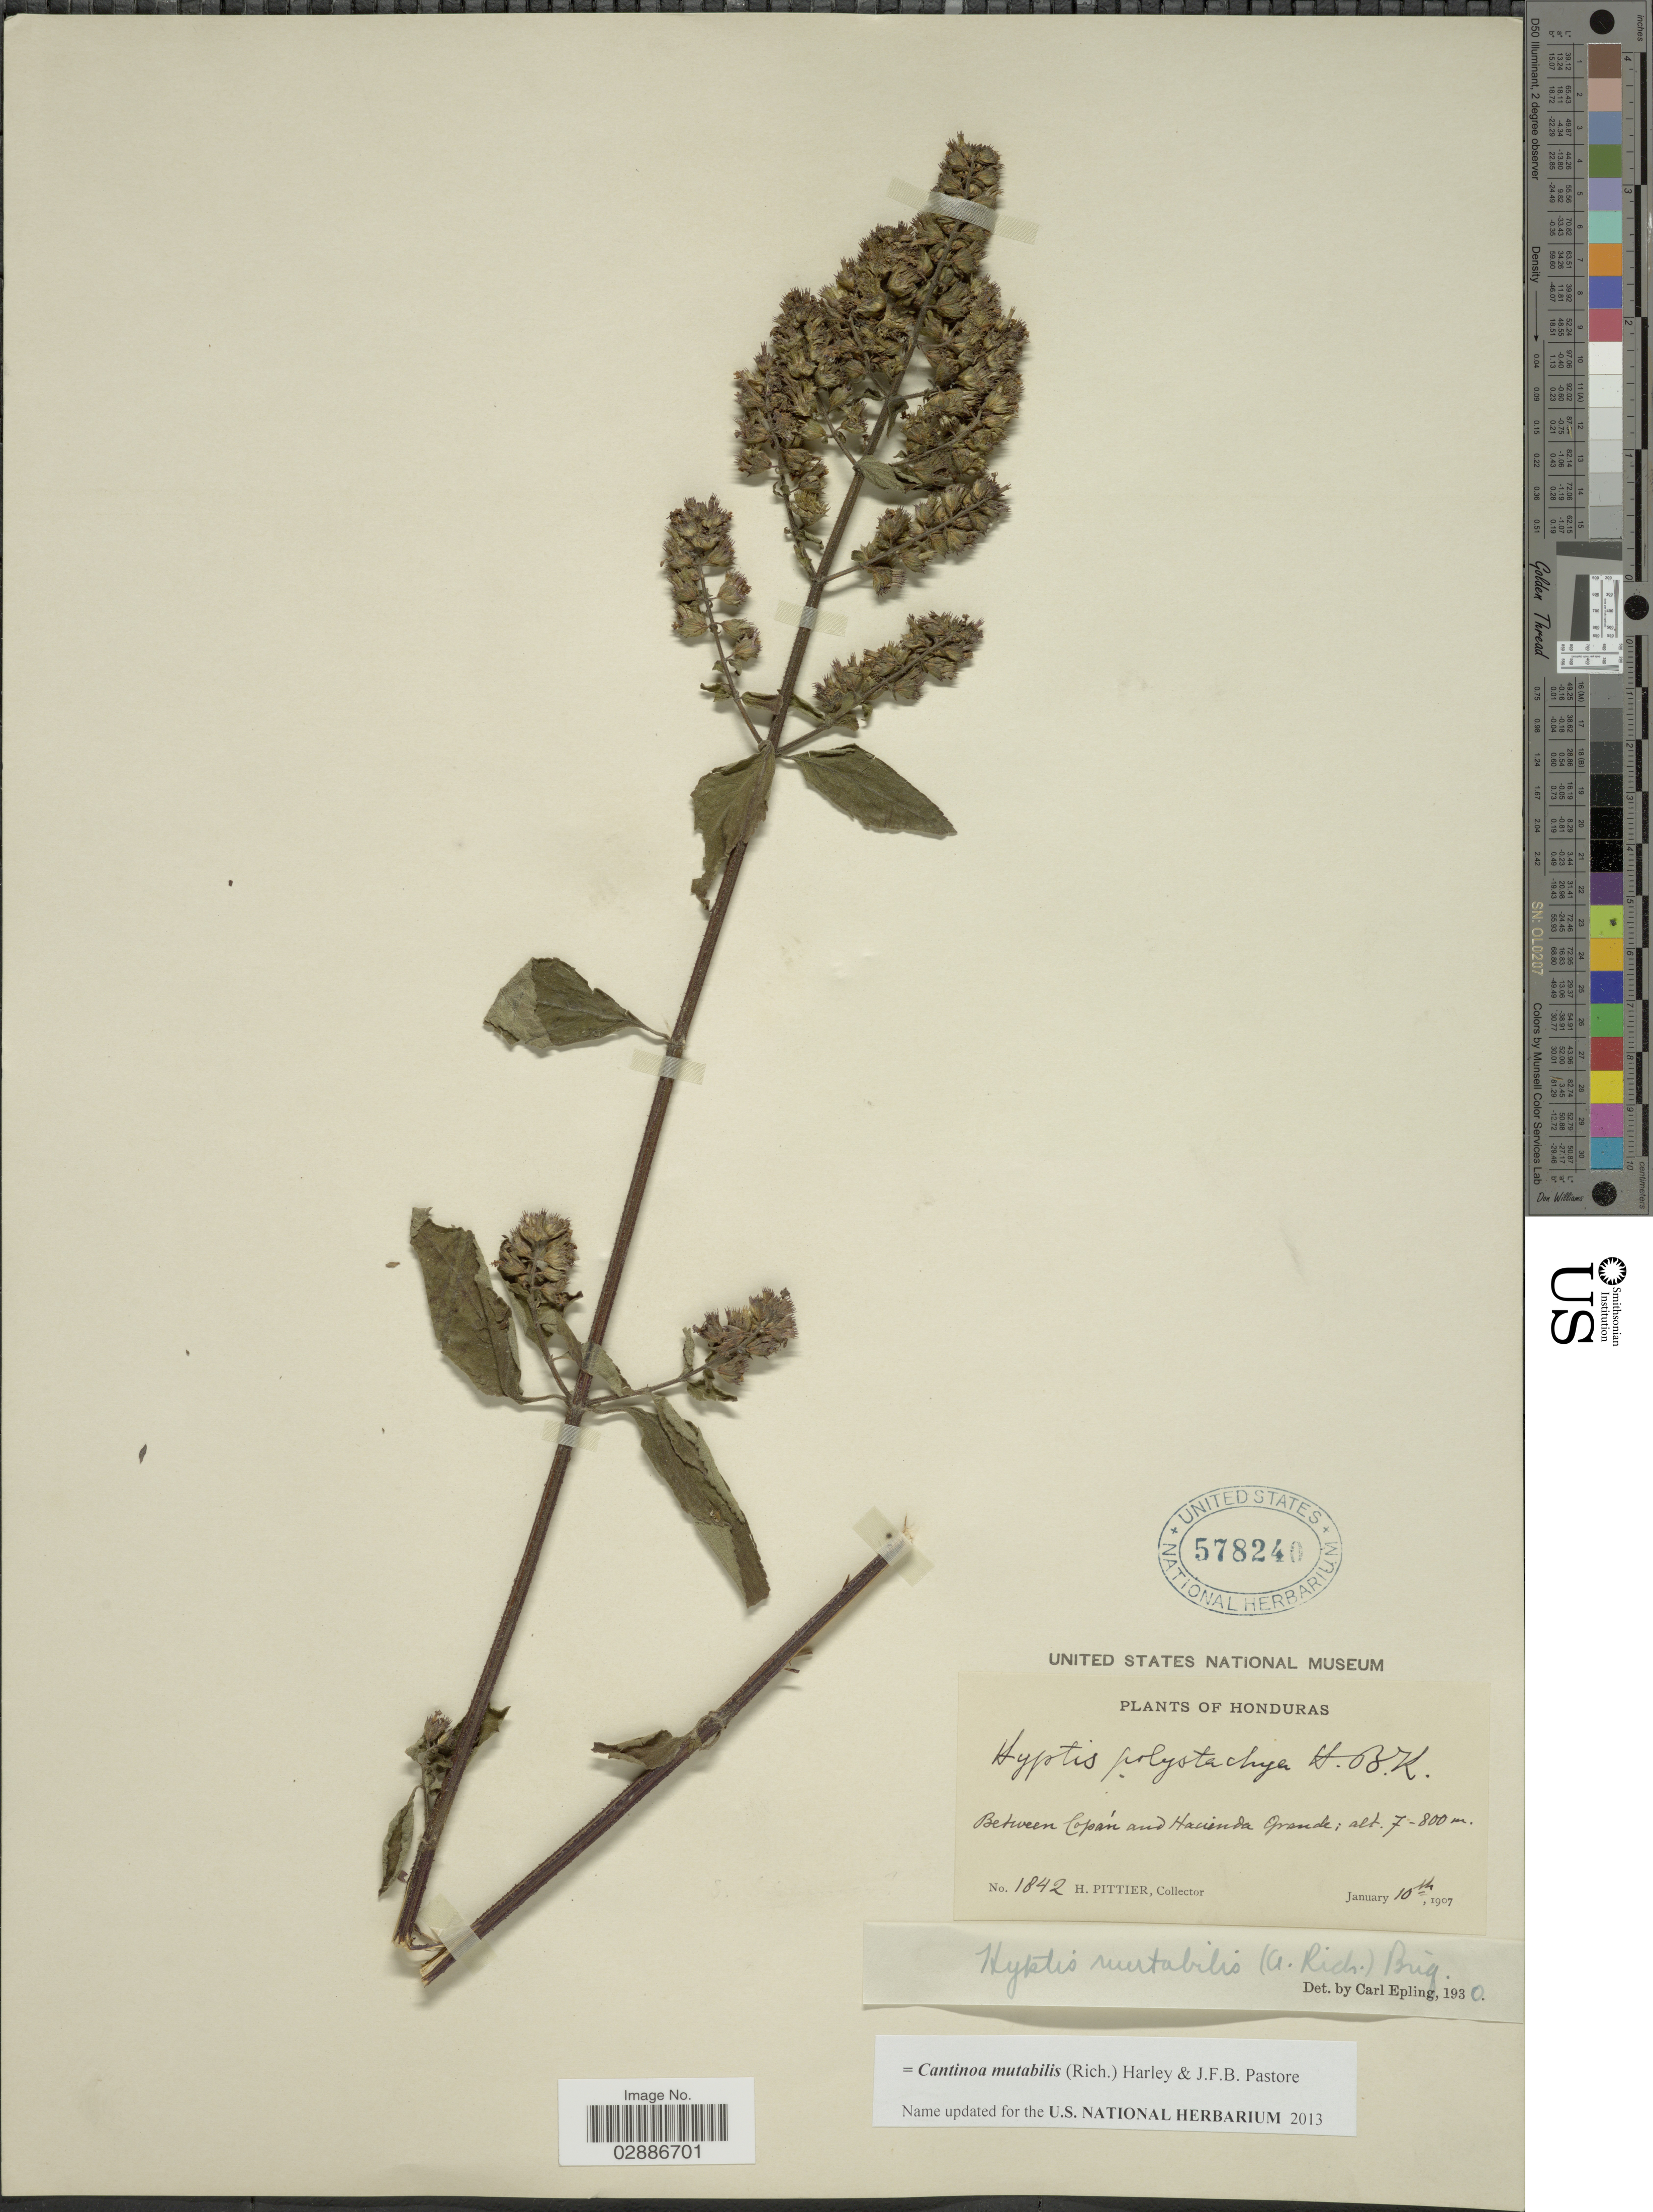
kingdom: Plantae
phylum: Tracheophyta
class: Magnoliopsida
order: Lamiales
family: Lamiaceae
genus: Cantinoa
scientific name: Cantinoa mutabilis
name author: (Epling) Harley & J.F.B. Pastore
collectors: H. F. Pittier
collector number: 1842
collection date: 1907-01-10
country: Honduras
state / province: Copán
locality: Between Copán and Hacienda Grande.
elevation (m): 700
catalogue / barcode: US 578240